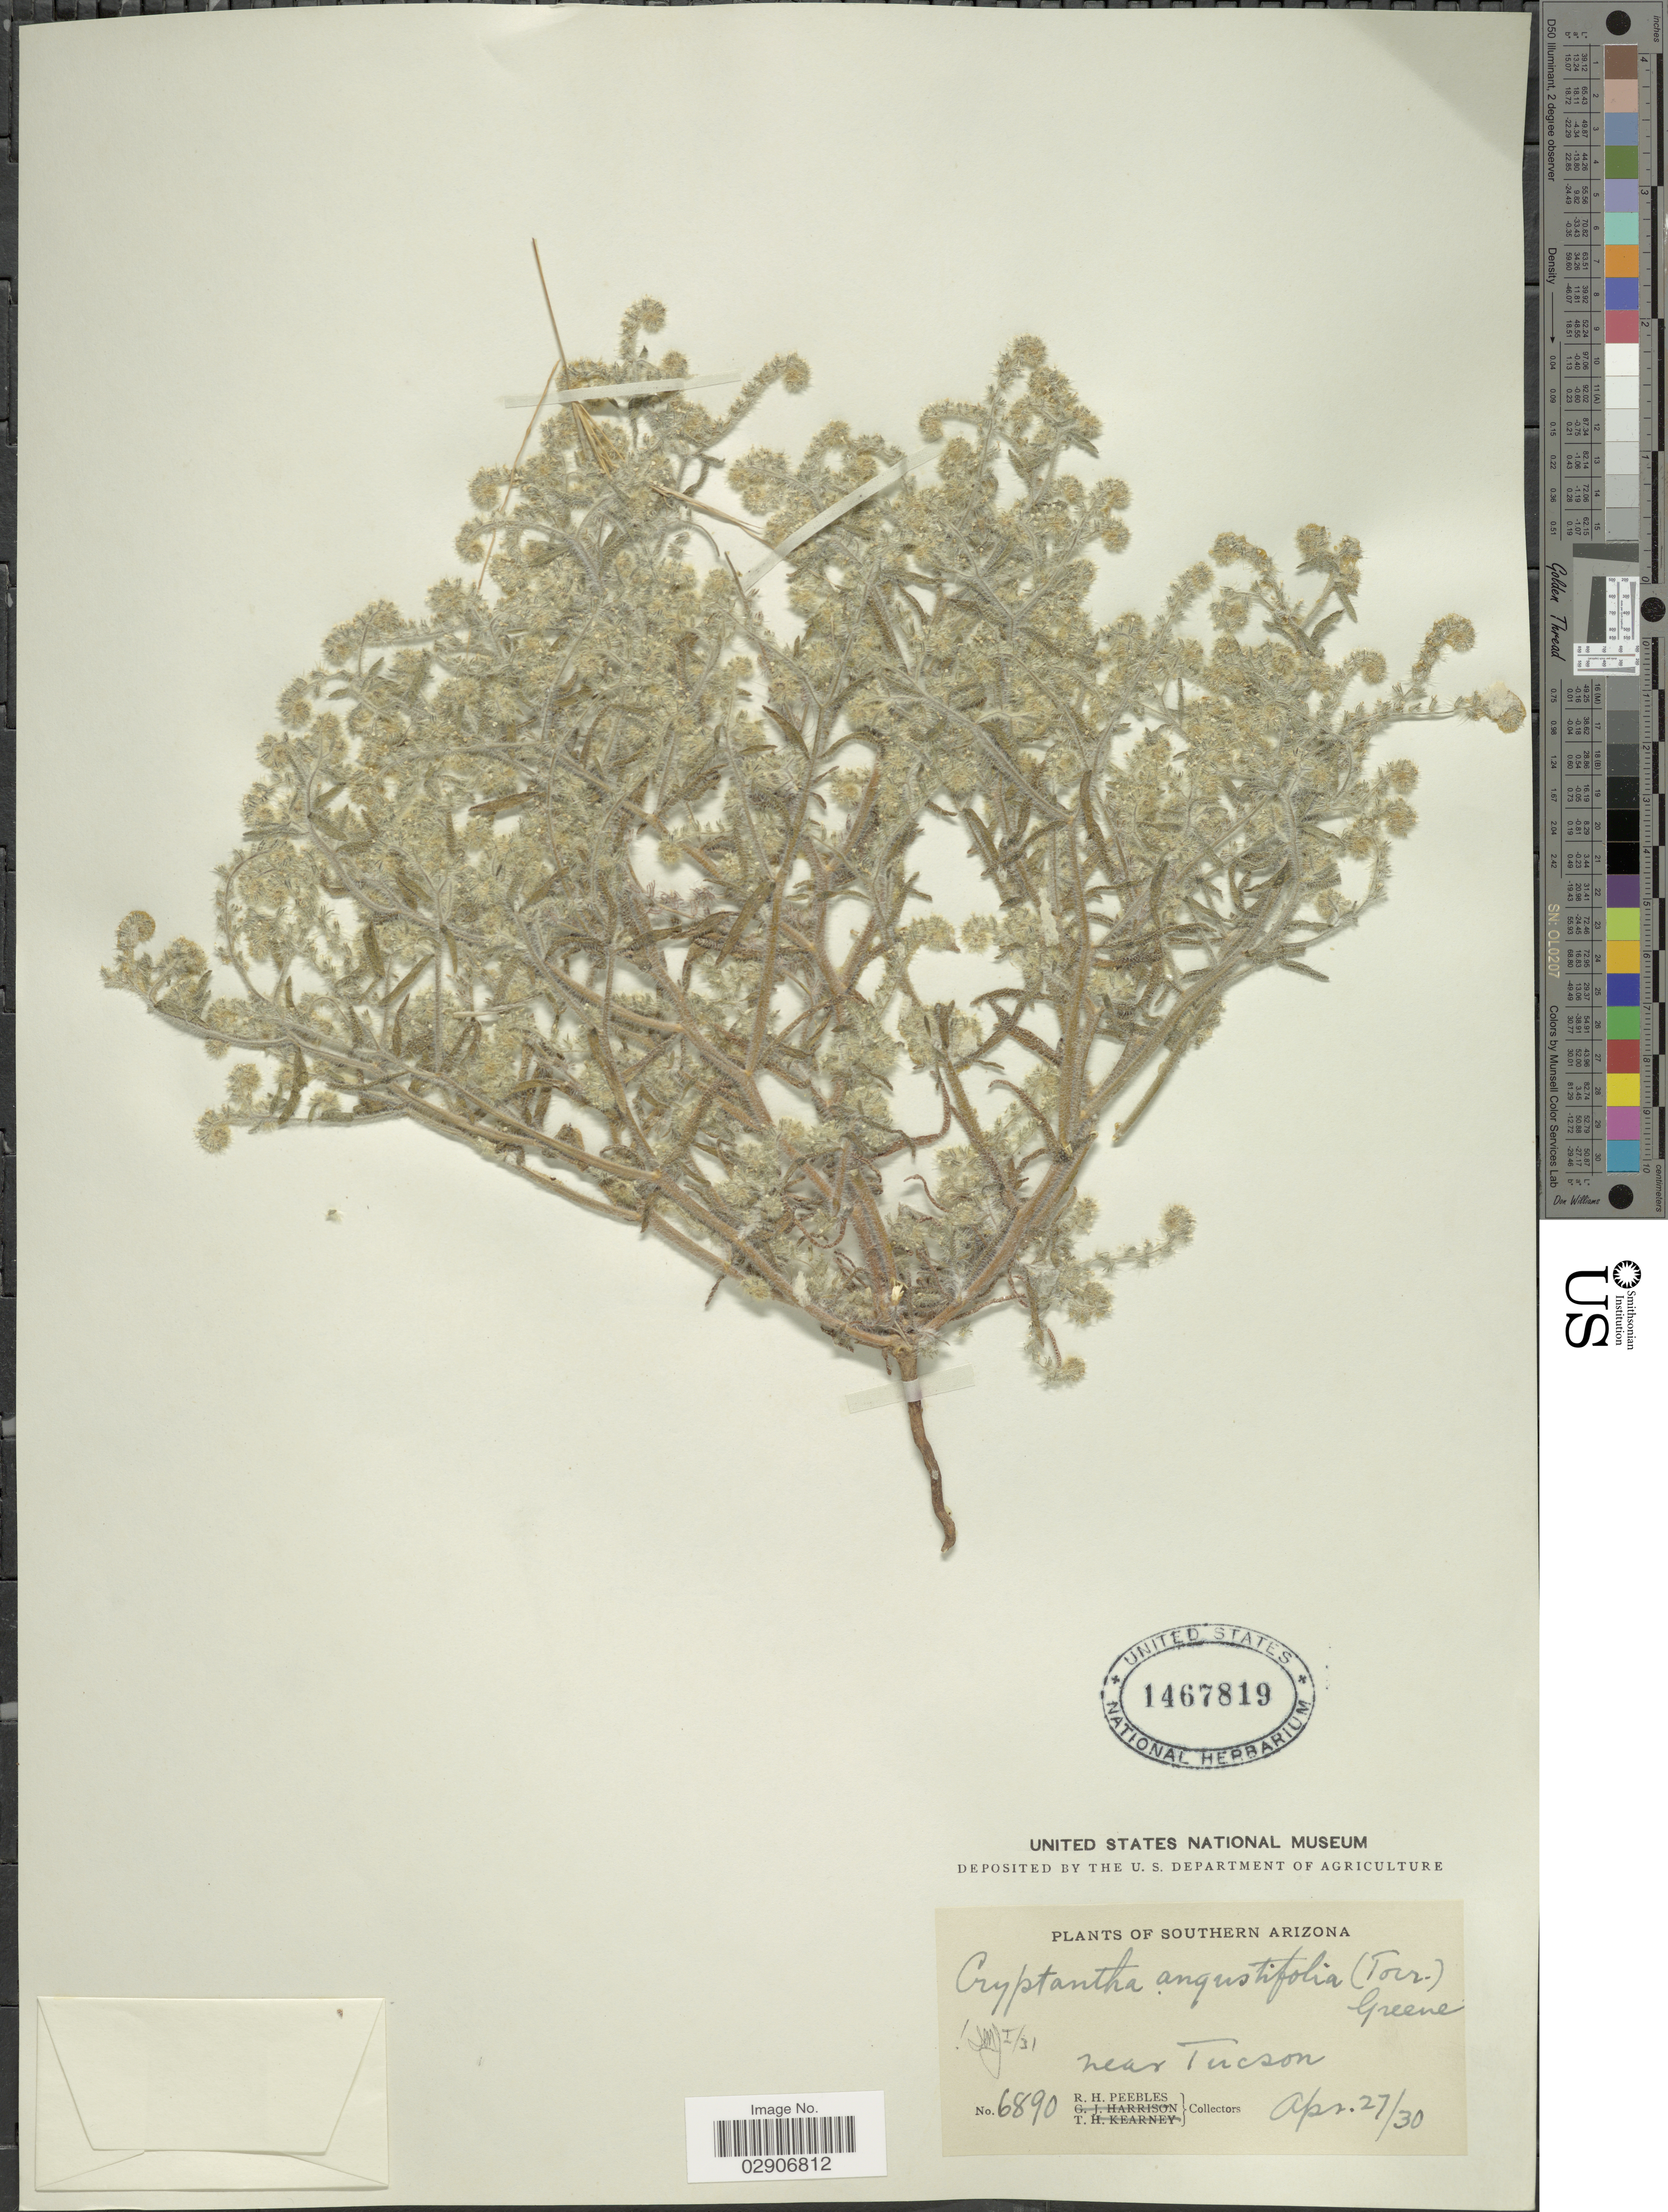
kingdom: Plantae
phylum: Tracheophyta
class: Magnoliopsida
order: Boraginales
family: Boraginaceae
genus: Cryptantha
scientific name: Cryptantha angustifolia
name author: (Torr.) Greene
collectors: R. H. Peebles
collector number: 6890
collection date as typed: Transcribed d/m/y: 27/4/30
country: United States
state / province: Arizona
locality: Southern Arizona. Near Tucson.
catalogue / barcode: US 1467819